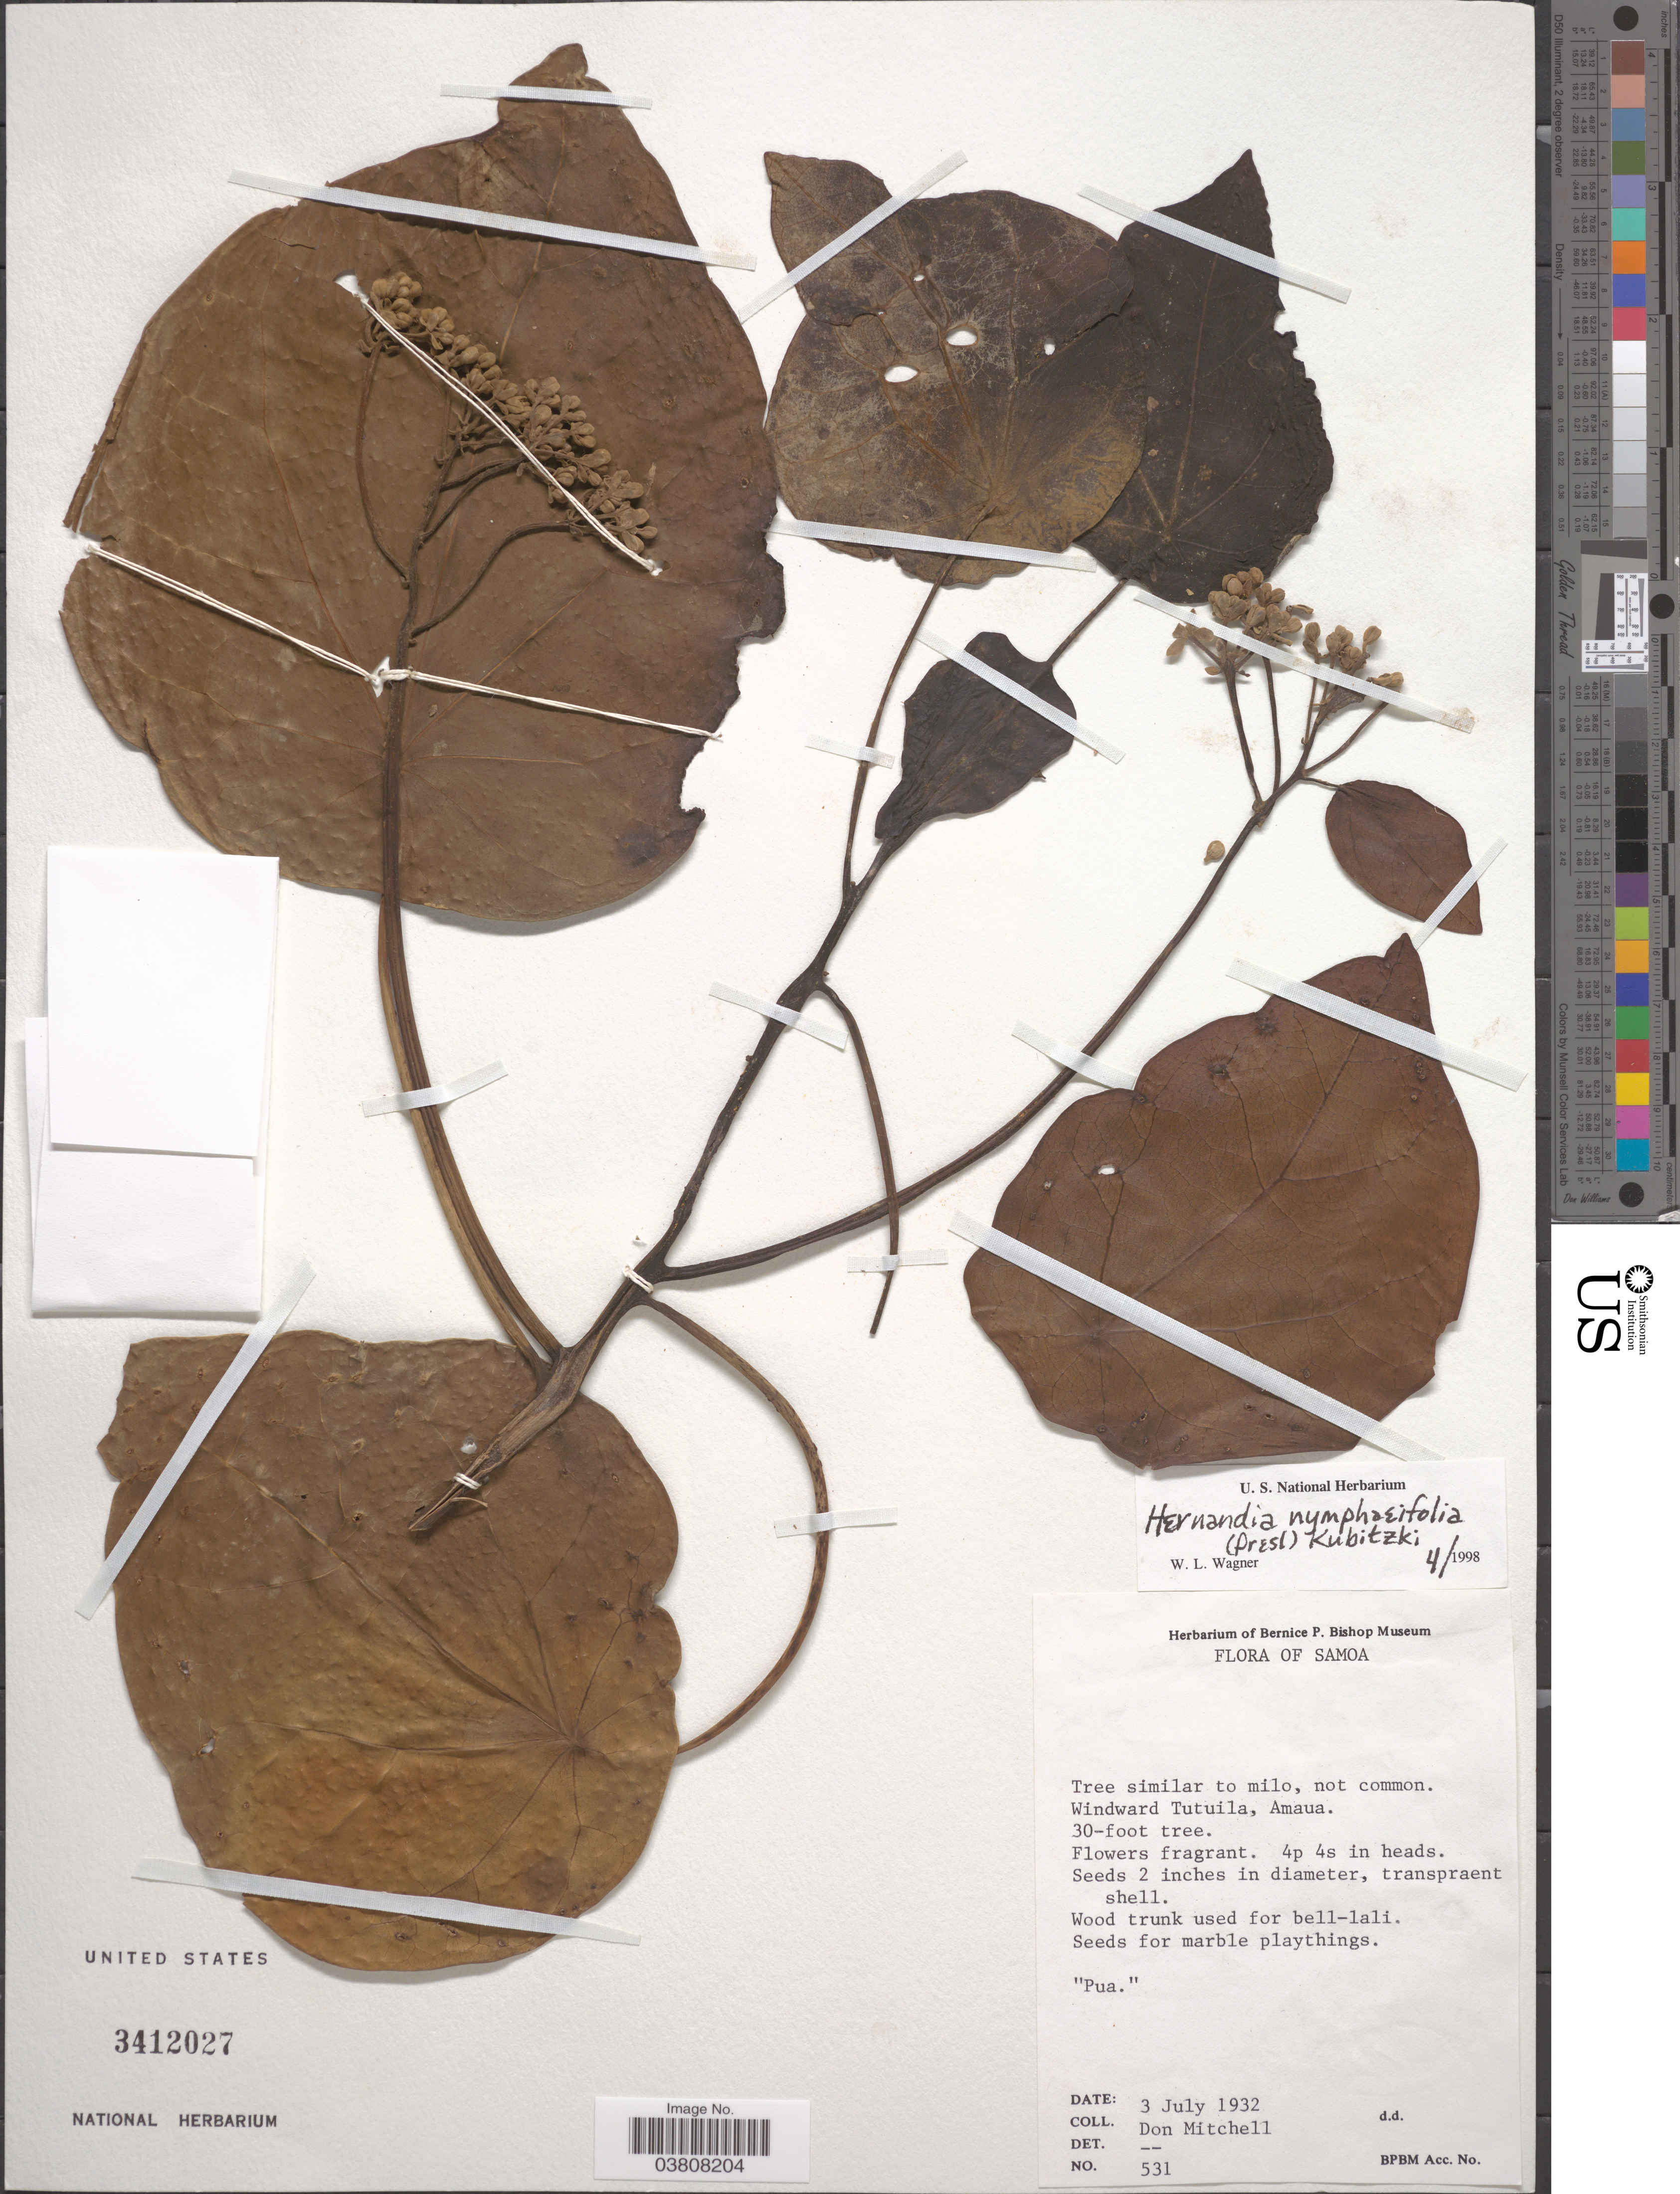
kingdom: Plantae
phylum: Tracheophyta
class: Magnoliopsida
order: Laurales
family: Hernandiaceae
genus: Hernandia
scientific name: Hernandia nymphaeifolia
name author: (C. Presl) Kubitzki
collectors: D. Mitchell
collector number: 531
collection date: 1932-07-03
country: American Samoa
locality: Samoa. Windward Tutuila, Amaua.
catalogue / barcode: US 3412027